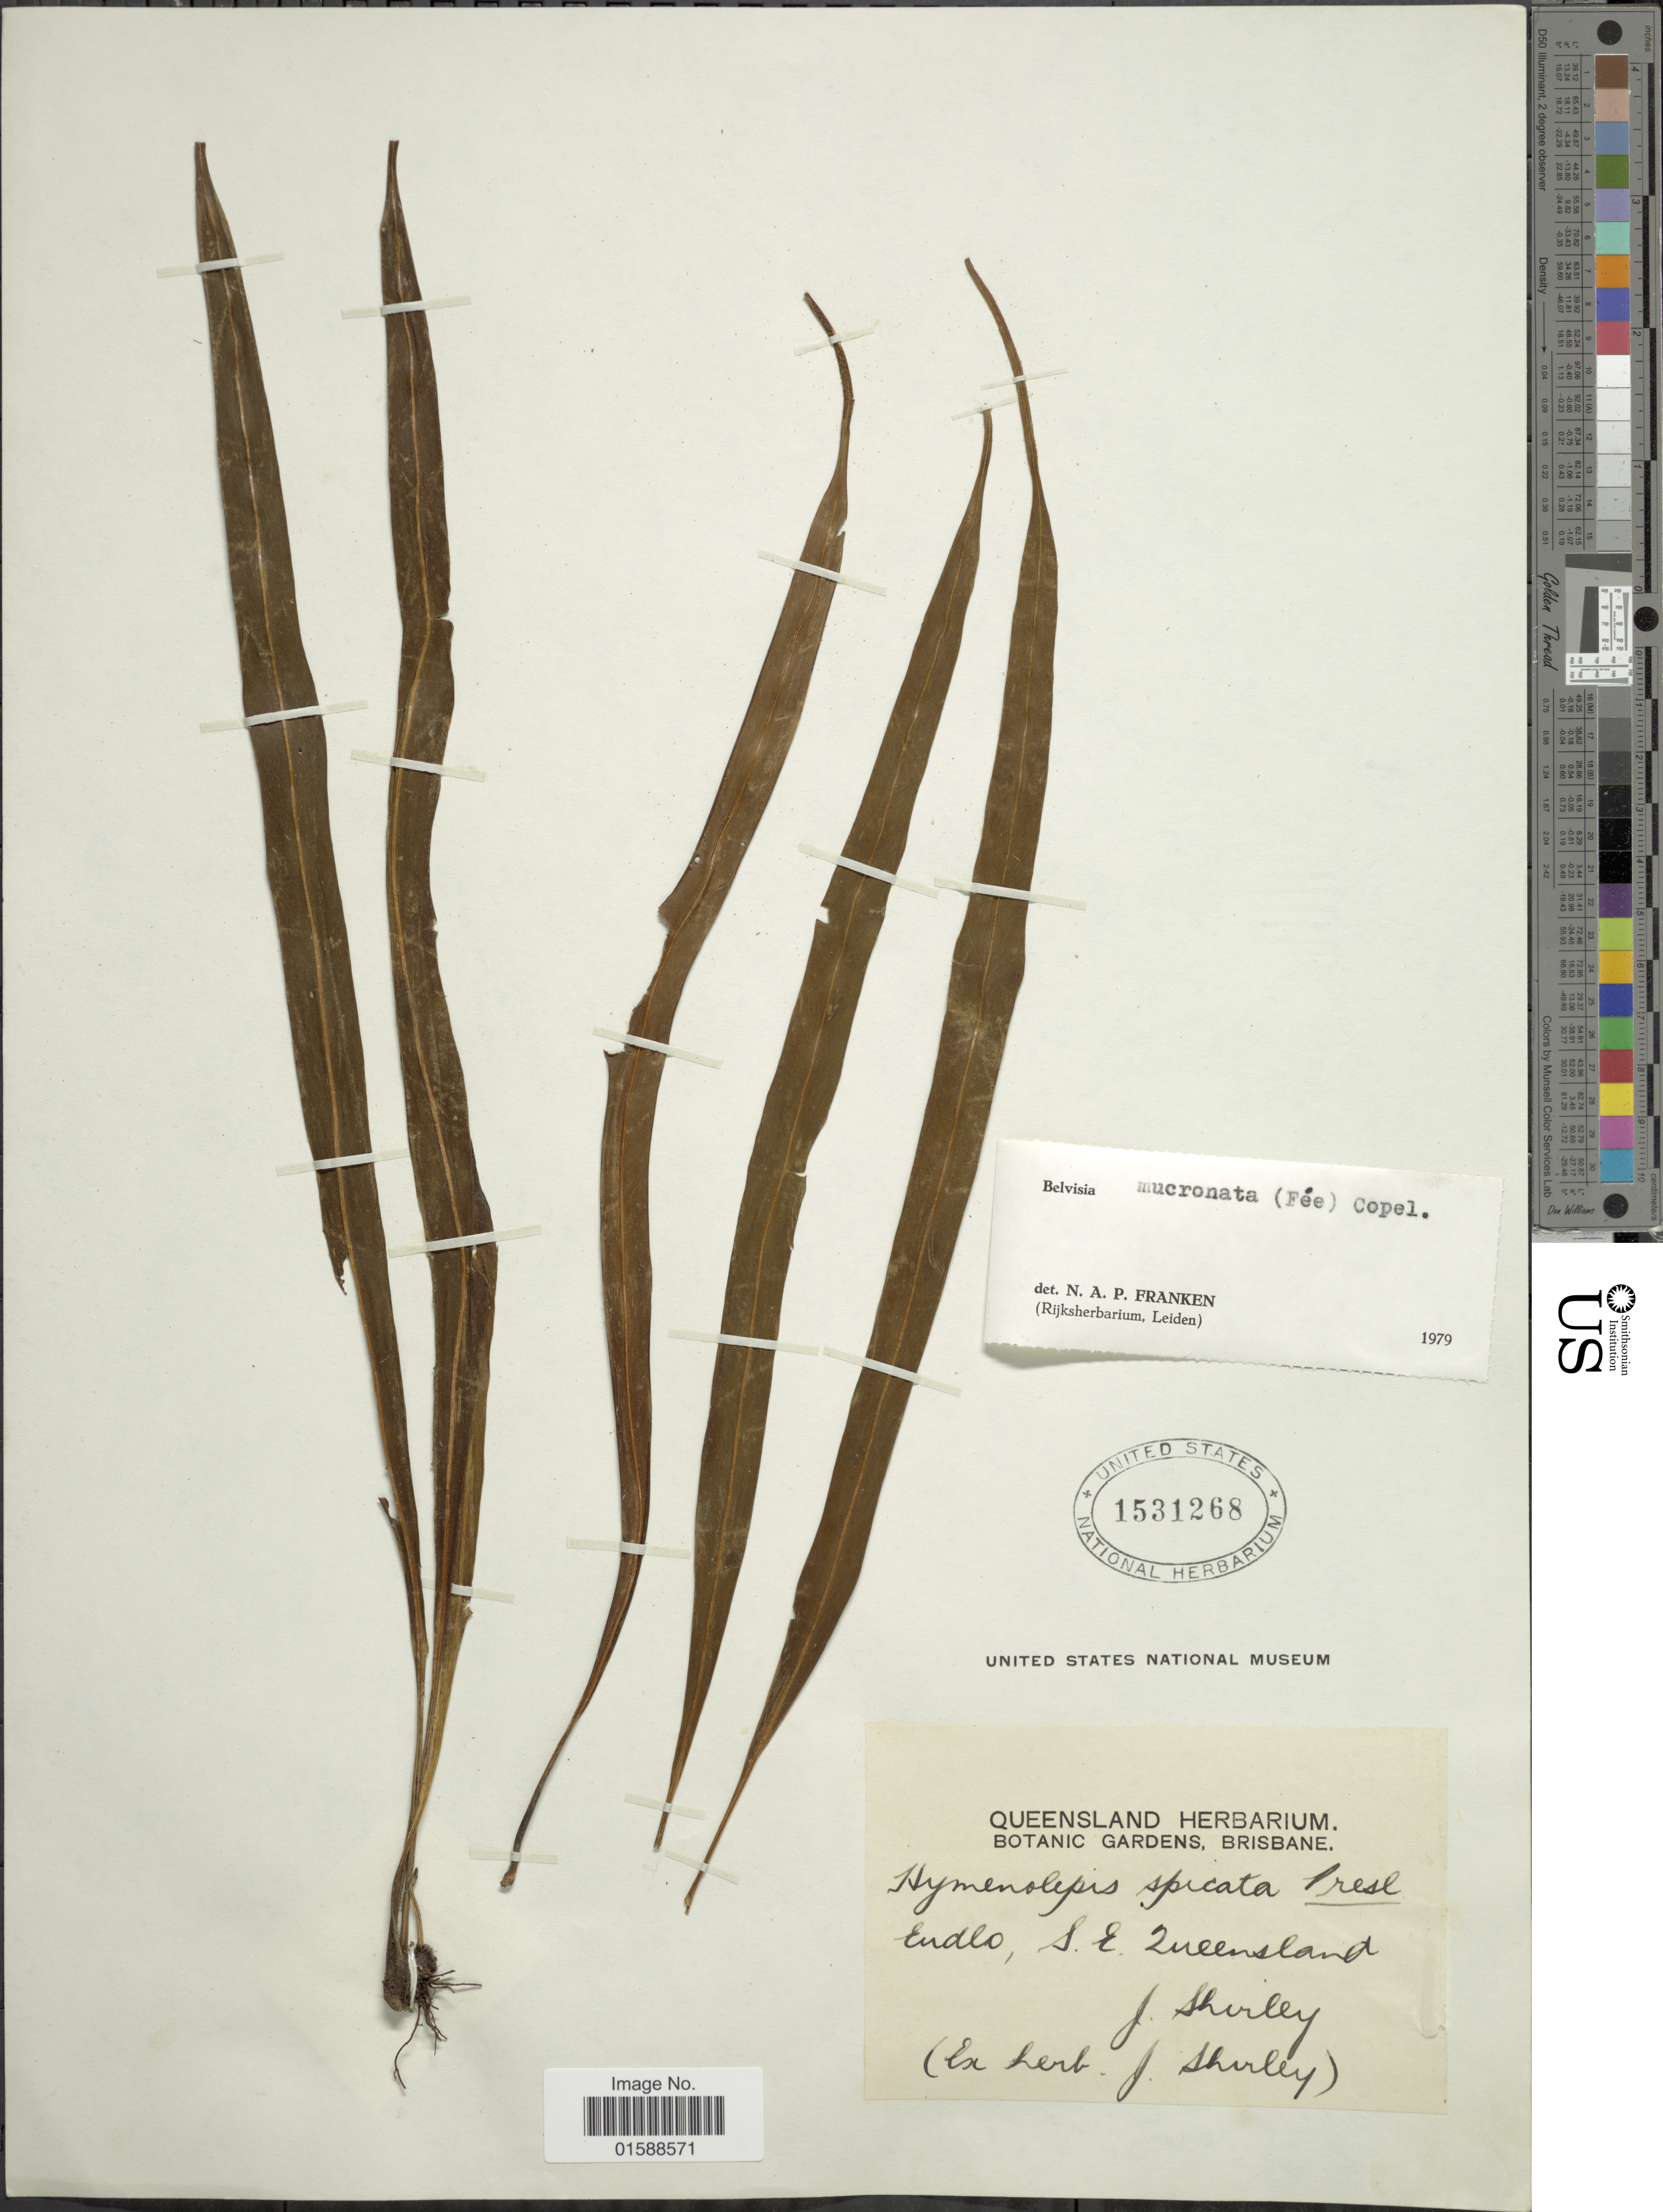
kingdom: Plantae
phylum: Tracheophyta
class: Polypodiopsida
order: Polypodiales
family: Polypodiaceae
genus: Lepisorus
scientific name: Lepisorus mucronatus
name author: (Fée) Li S. Wang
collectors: J. Shirley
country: Australia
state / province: Queensland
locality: Endlo, S.E. Queensland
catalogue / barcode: US 1531268